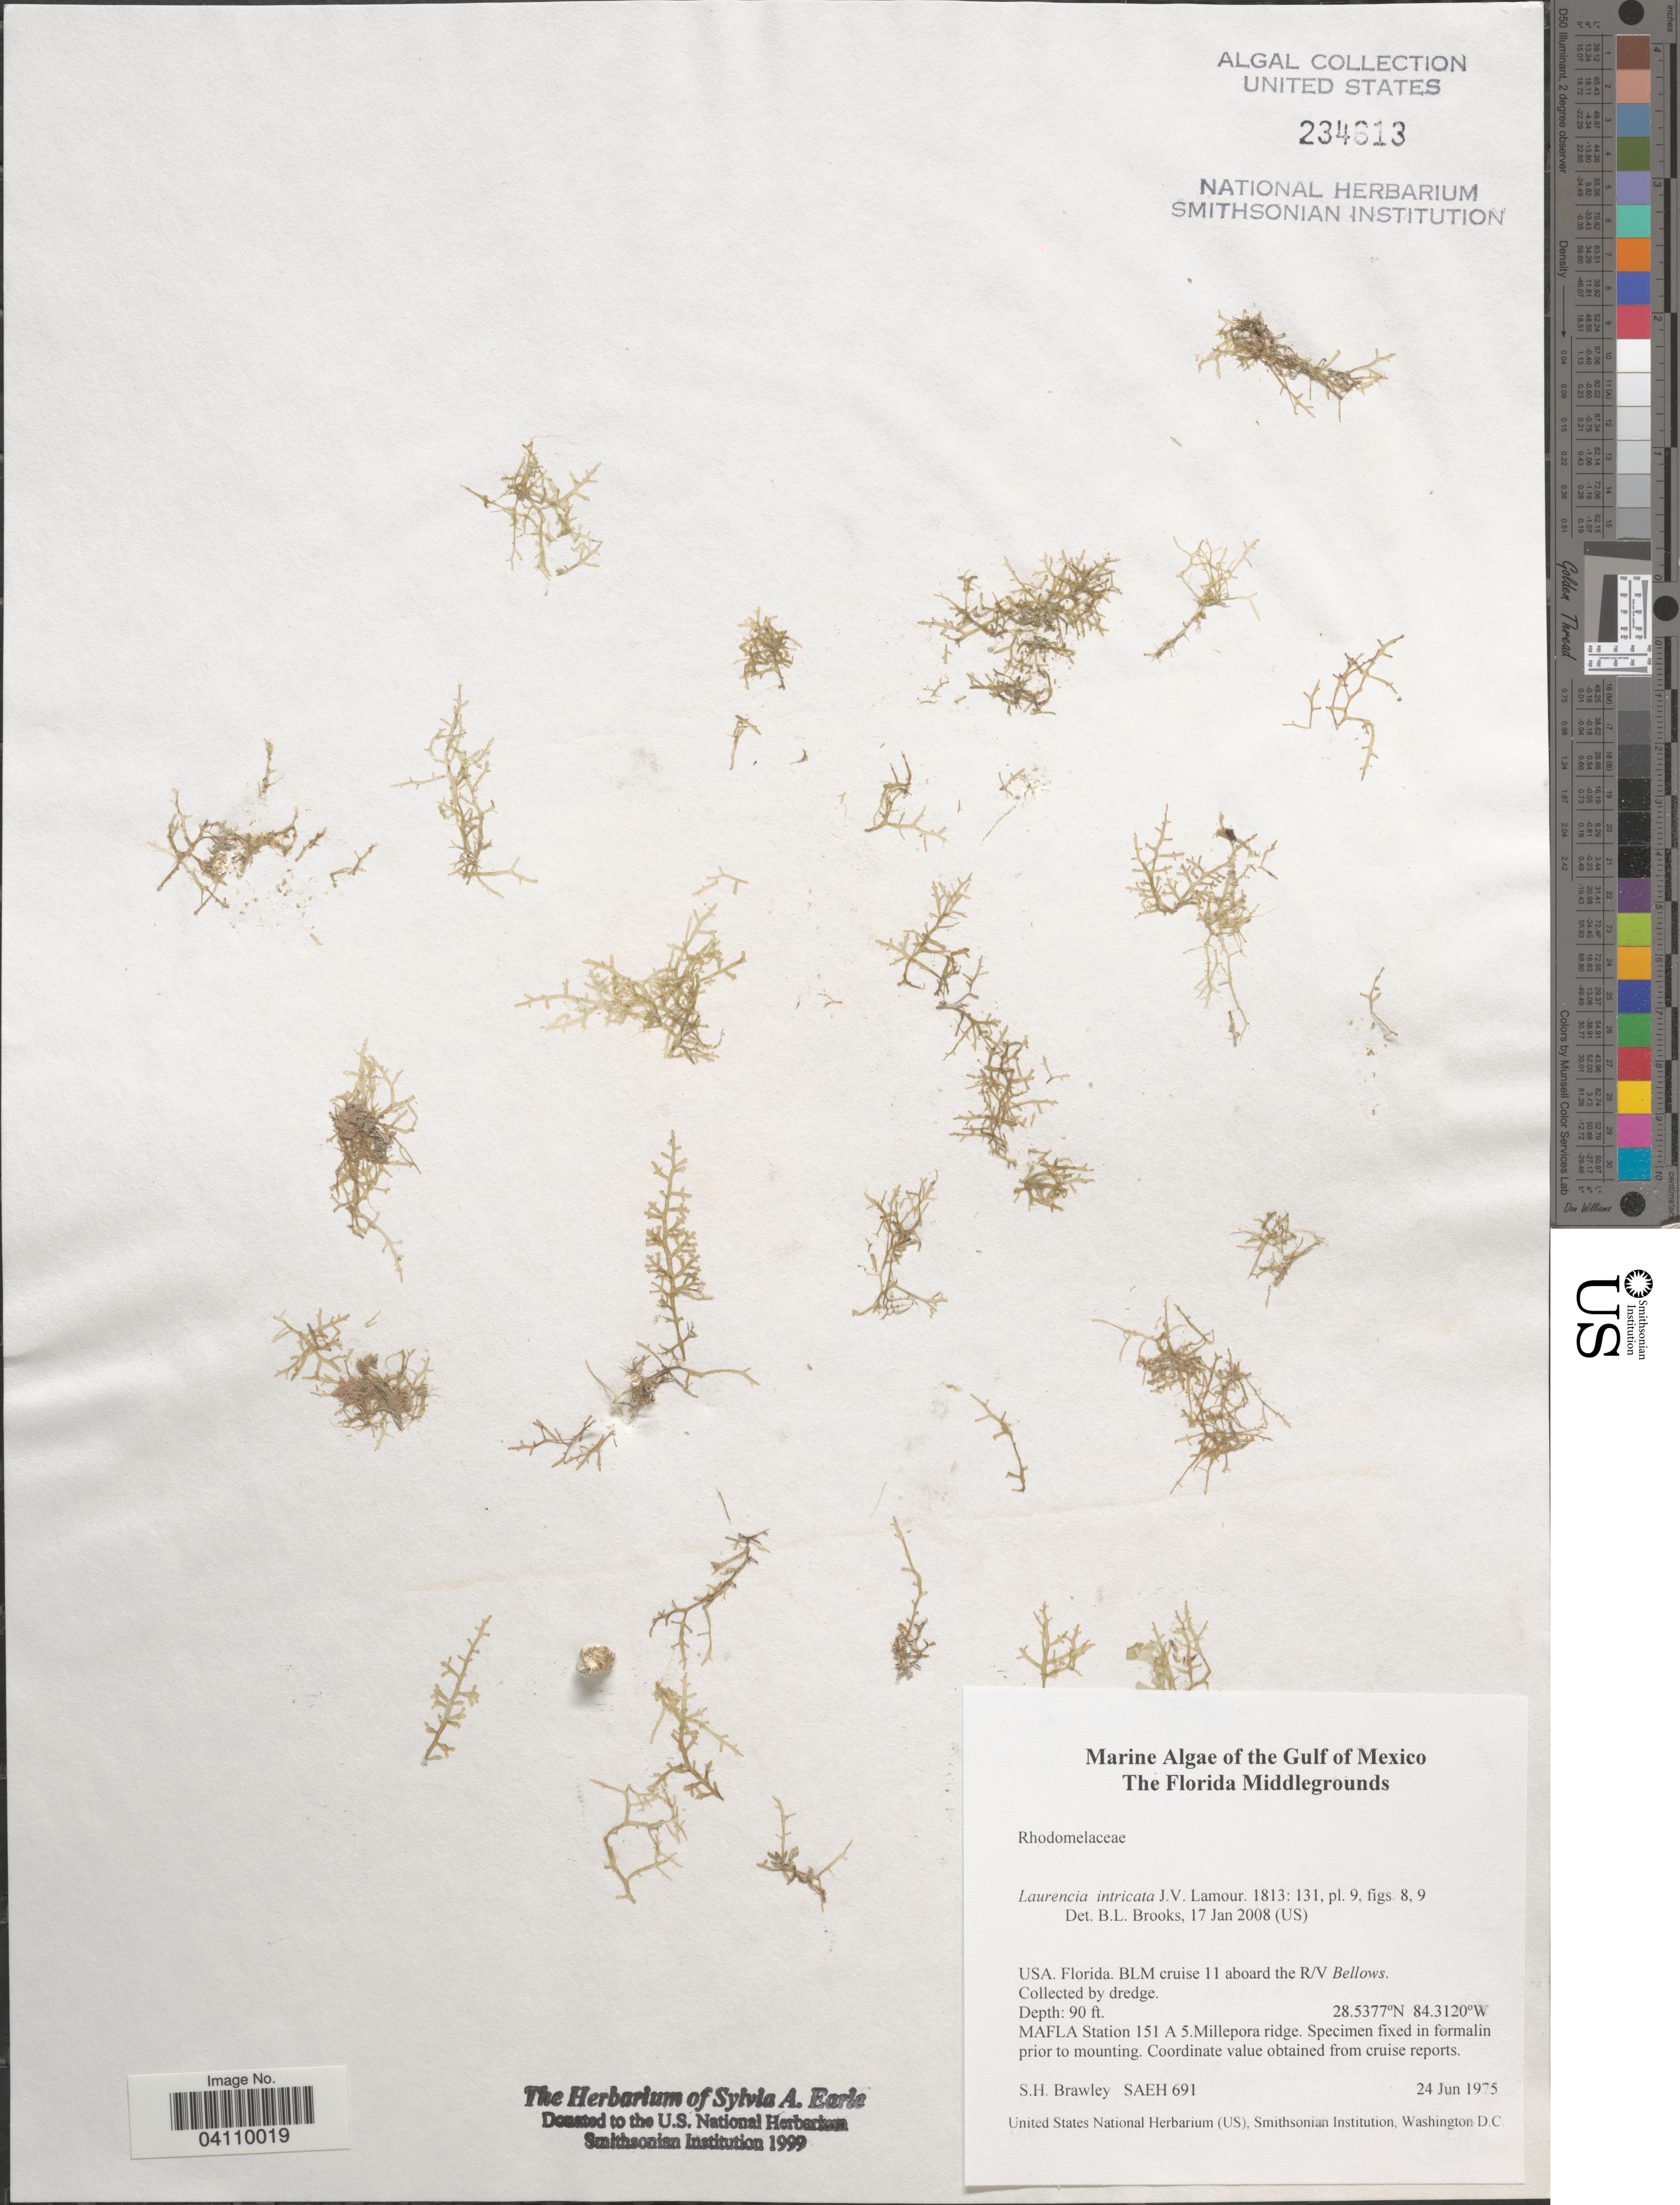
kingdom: Plantae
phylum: Rhodophyta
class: Florideophyceae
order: Ceramiales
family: Rhodomelaceae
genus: Laurencia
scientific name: Laurencia intricata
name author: J.V.Lamouroux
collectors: S. Brawley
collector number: SAEH 691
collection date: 1975-06-24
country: United States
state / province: Florida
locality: The Gulf of Mexico. The Florida Middlegrounds. BLM cruise 11 aboard the R/V Bellows. MAFLA Station 151 A 5.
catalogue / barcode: US 234613